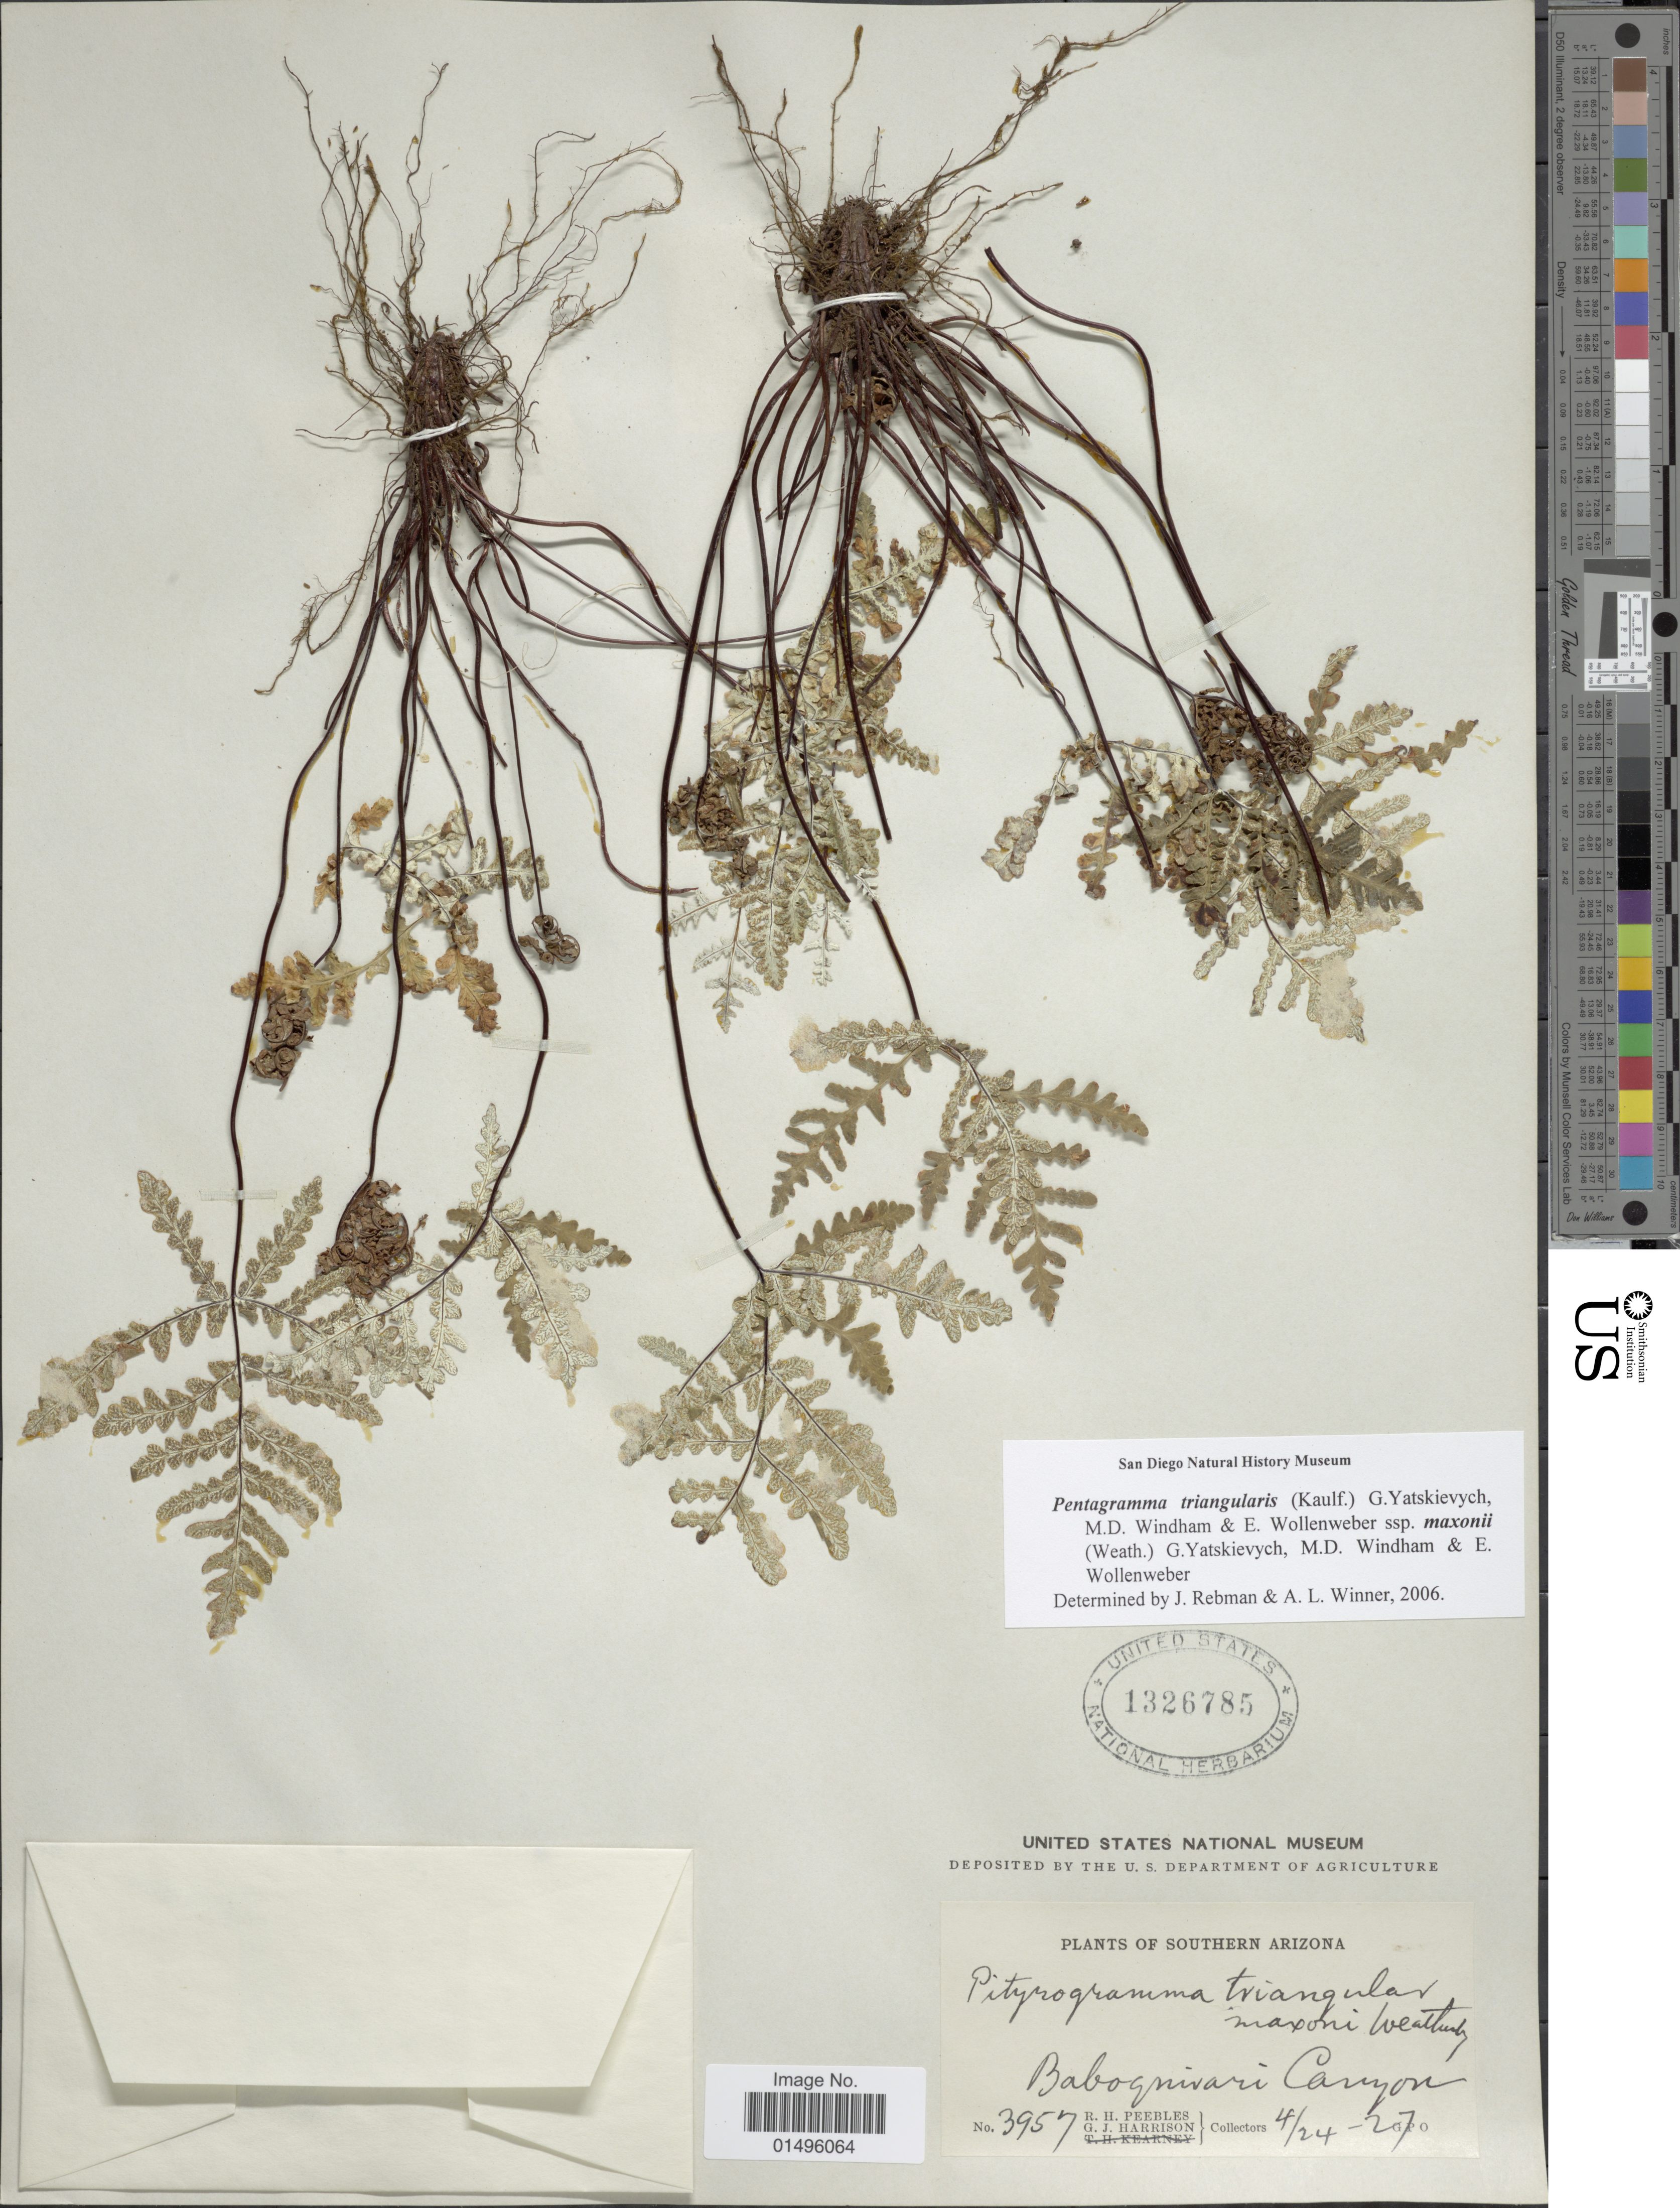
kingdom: Plantae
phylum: Tracheophyta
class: Polypodiopsida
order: Polypodiales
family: Pteridaceae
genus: Pentagramma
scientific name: Pentagramma maxonii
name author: (Weath.) Schuettp. & Windham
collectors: R. H. Peebles & G. J. Harrison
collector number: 3957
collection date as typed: Transcribed d/m/y: 24/4/27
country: United States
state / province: Arizona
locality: Southern Arizona, Baboqnivari Canyon.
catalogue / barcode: US 1326785